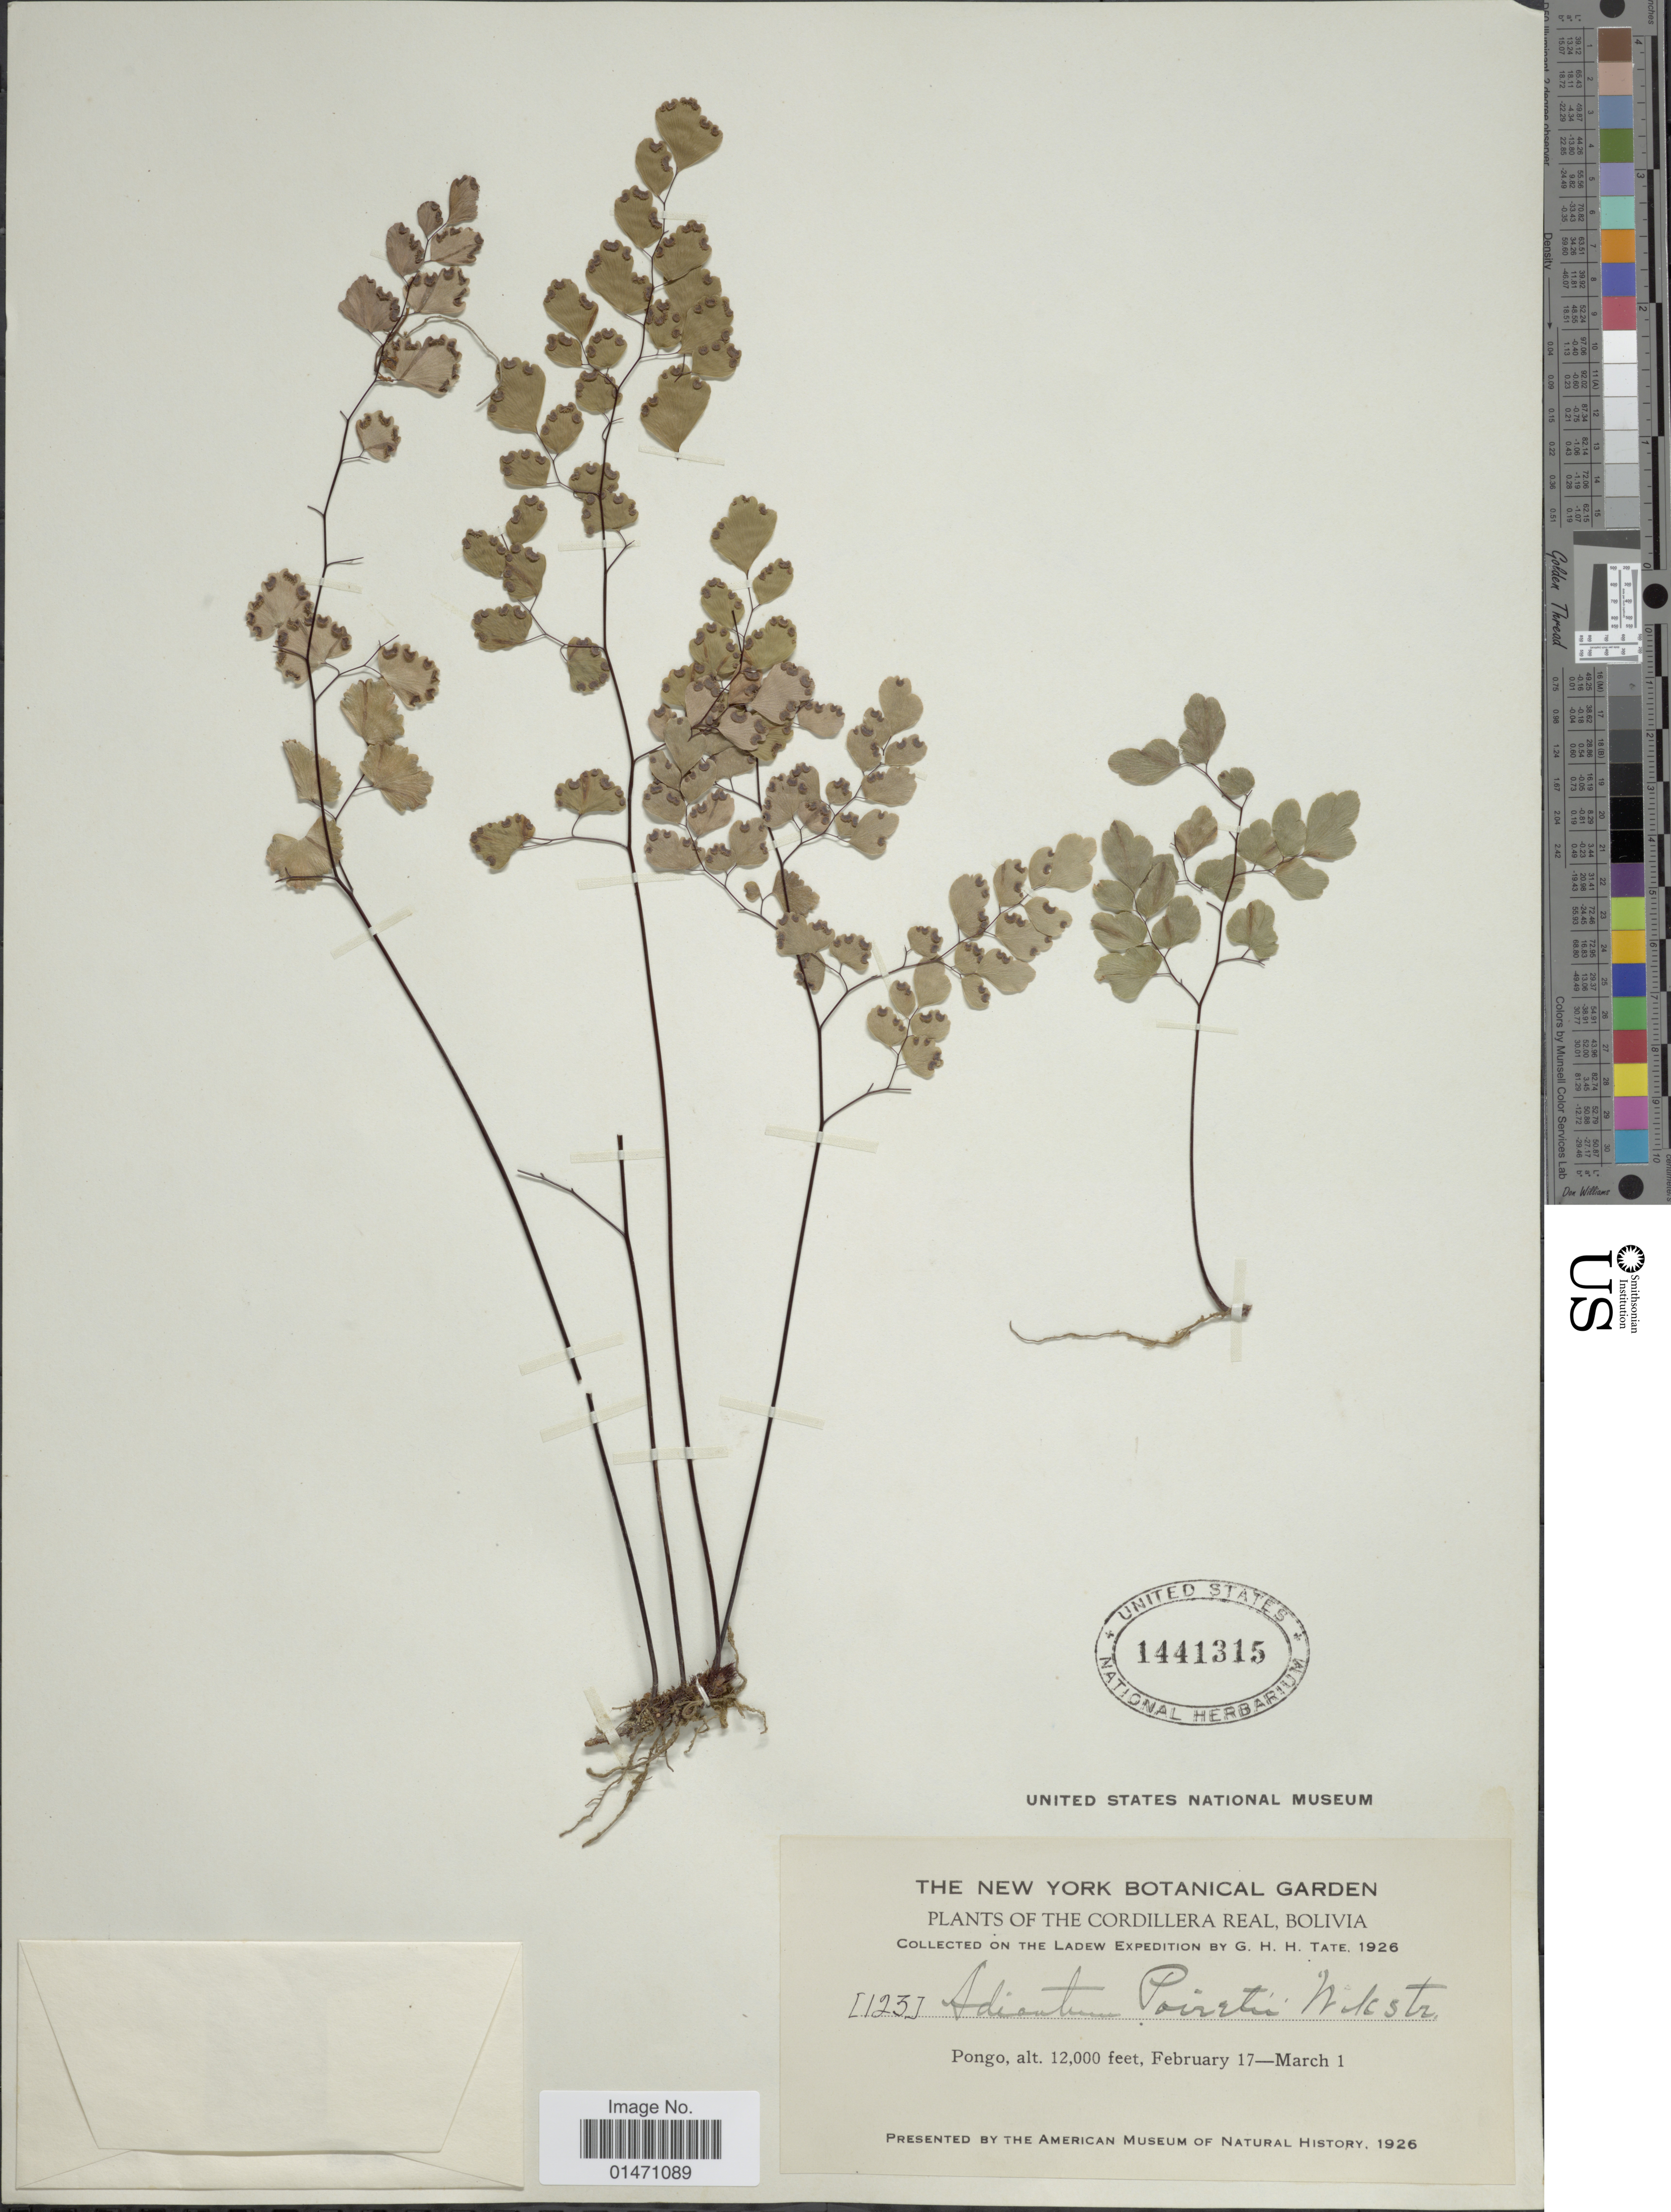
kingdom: Plantae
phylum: Tracheophyta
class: Polypodiopsida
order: Polypodiales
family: Pteridaceae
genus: Adiantum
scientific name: Adiantum poiretii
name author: Wikstr.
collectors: G. Tate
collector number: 123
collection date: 1926-02-17/1926-03-01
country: Bolivia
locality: Cordillera Real, Bolivia, Pongo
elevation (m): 3658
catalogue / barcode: US 1441315